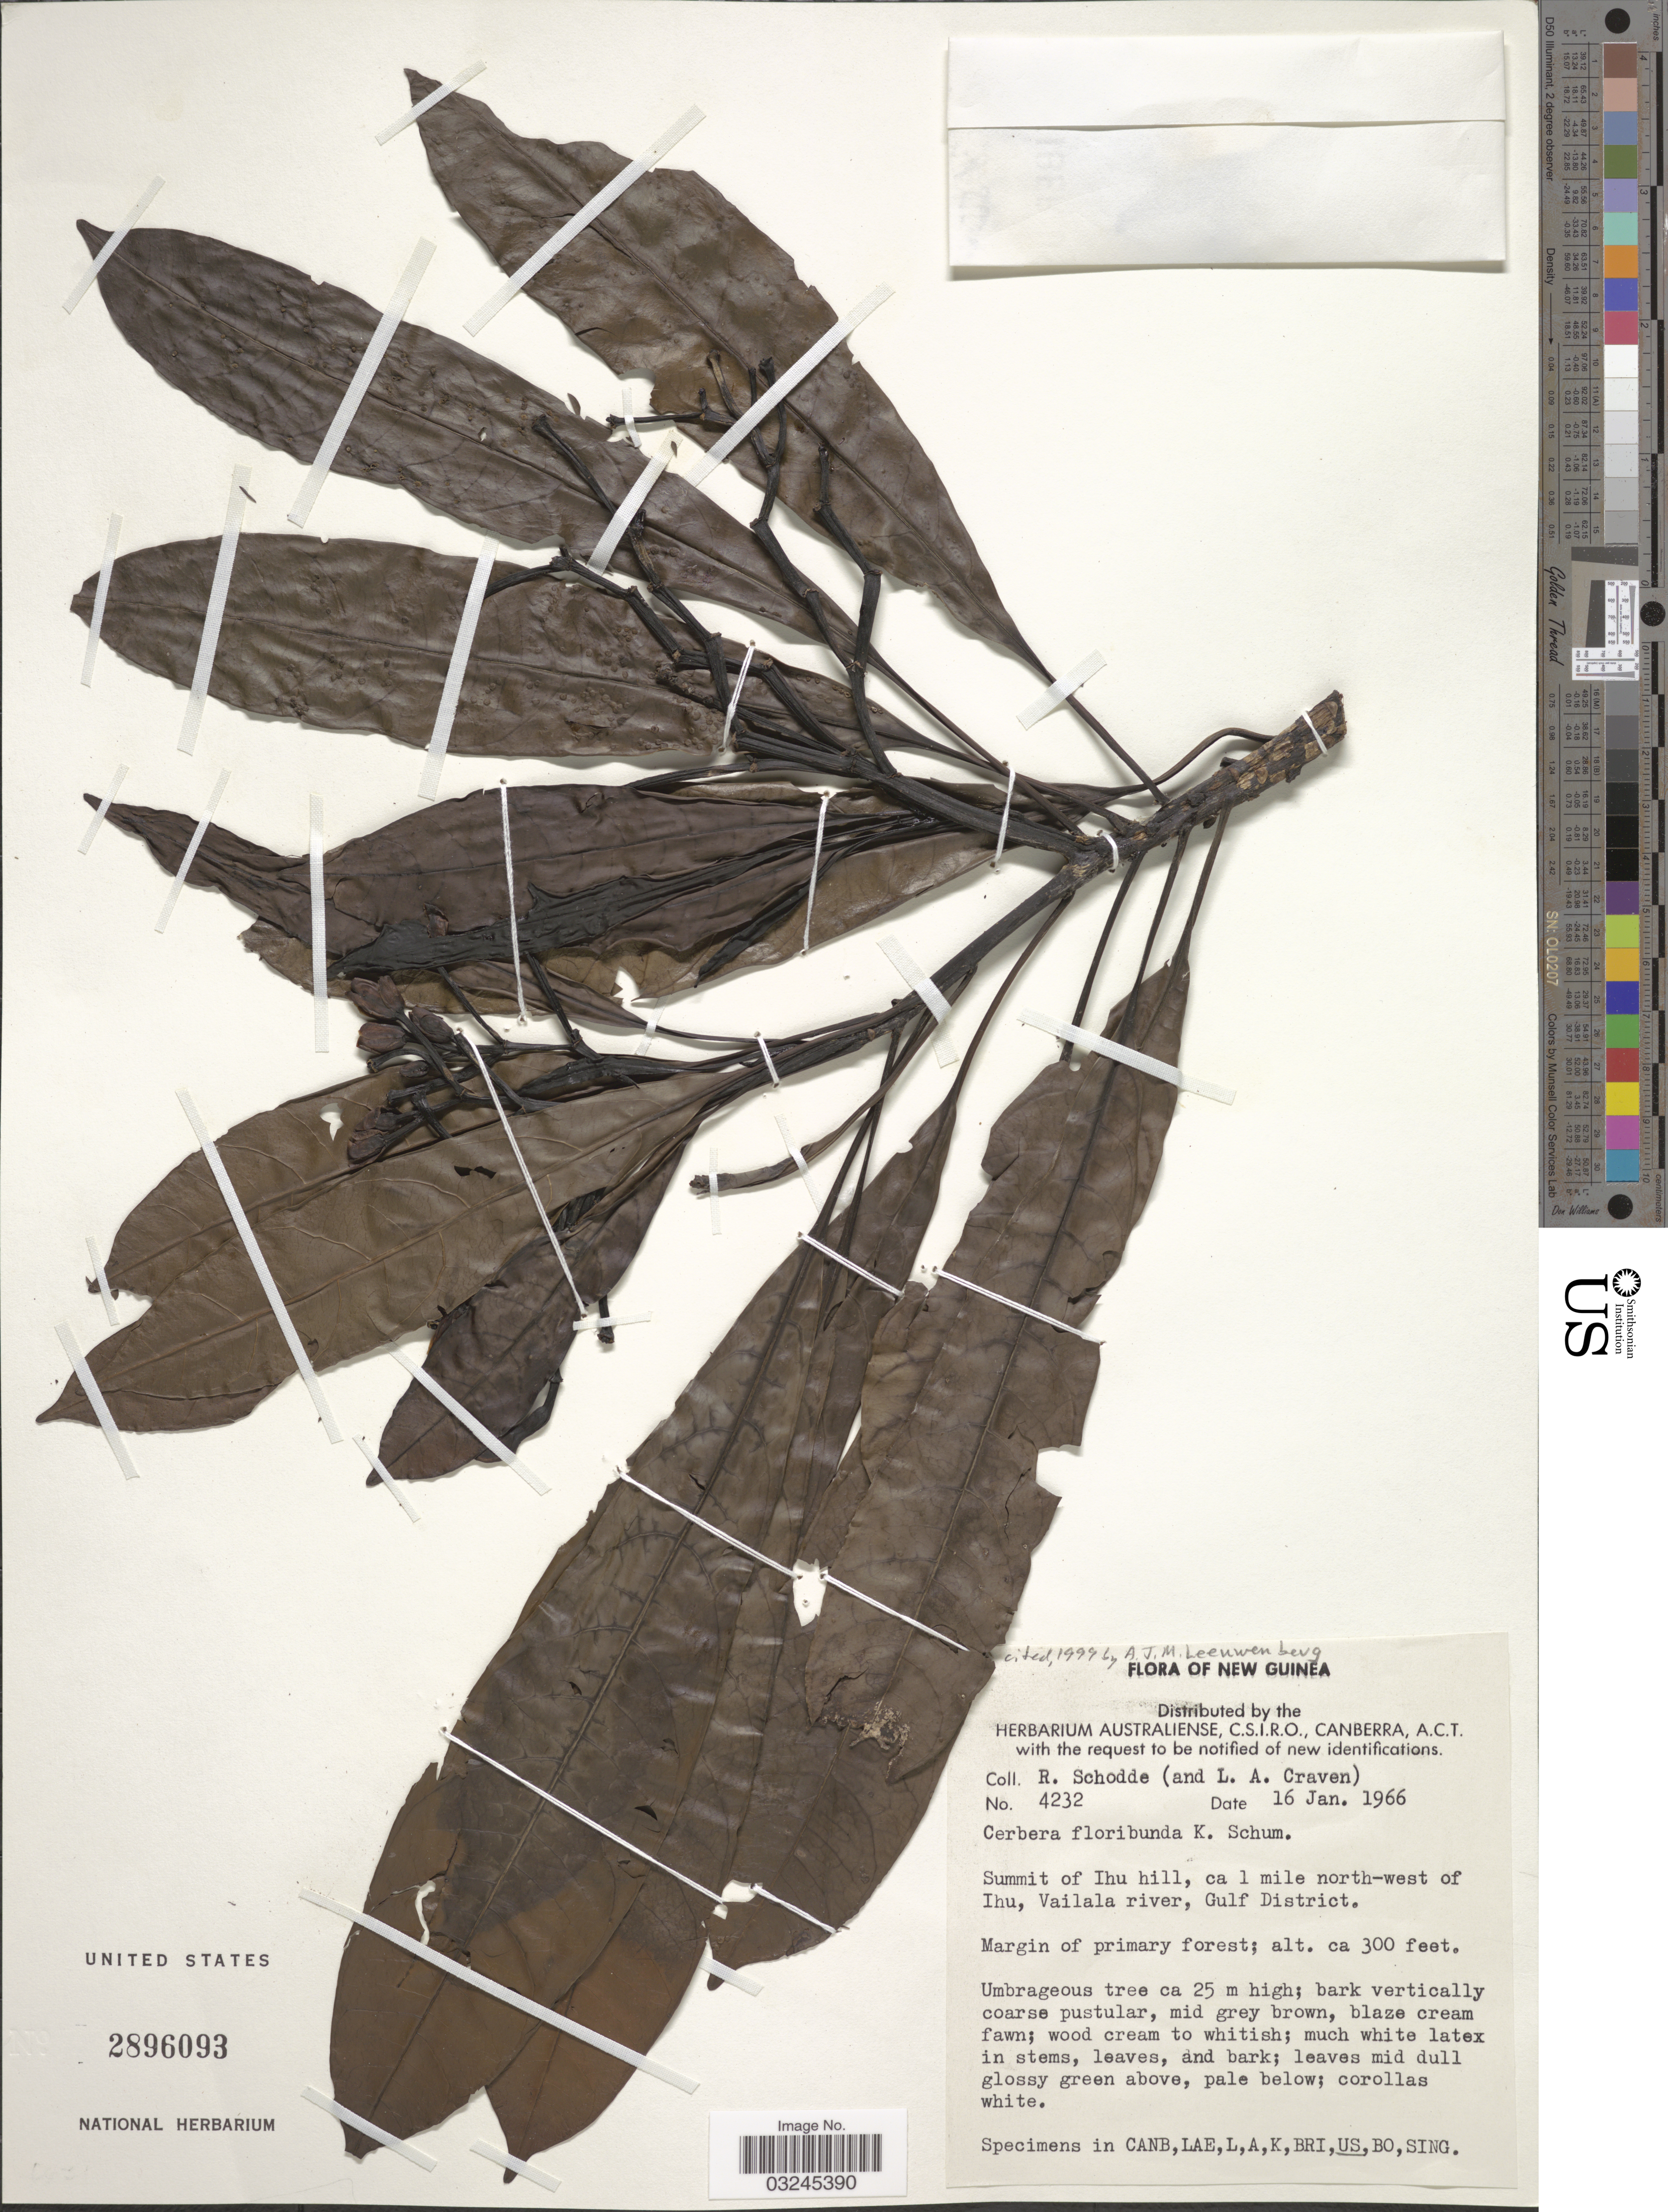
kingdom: Plantae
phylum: Tracheophyta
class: Magnoliopsida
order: Gentianales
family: Apocynaceae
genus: Cerbera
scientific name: Cerbera floribunda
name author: K. Schum.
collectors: R. Schodde & L. A. Craven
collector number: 4232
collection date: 1966-01-16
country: Papua New Guinea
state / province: Gulf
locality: New Guinea. Summit of Ihu hill, ca 1 mile north-west of Ihu, Vailala river, Gulf District.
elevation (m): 91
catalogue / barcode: US 2896093